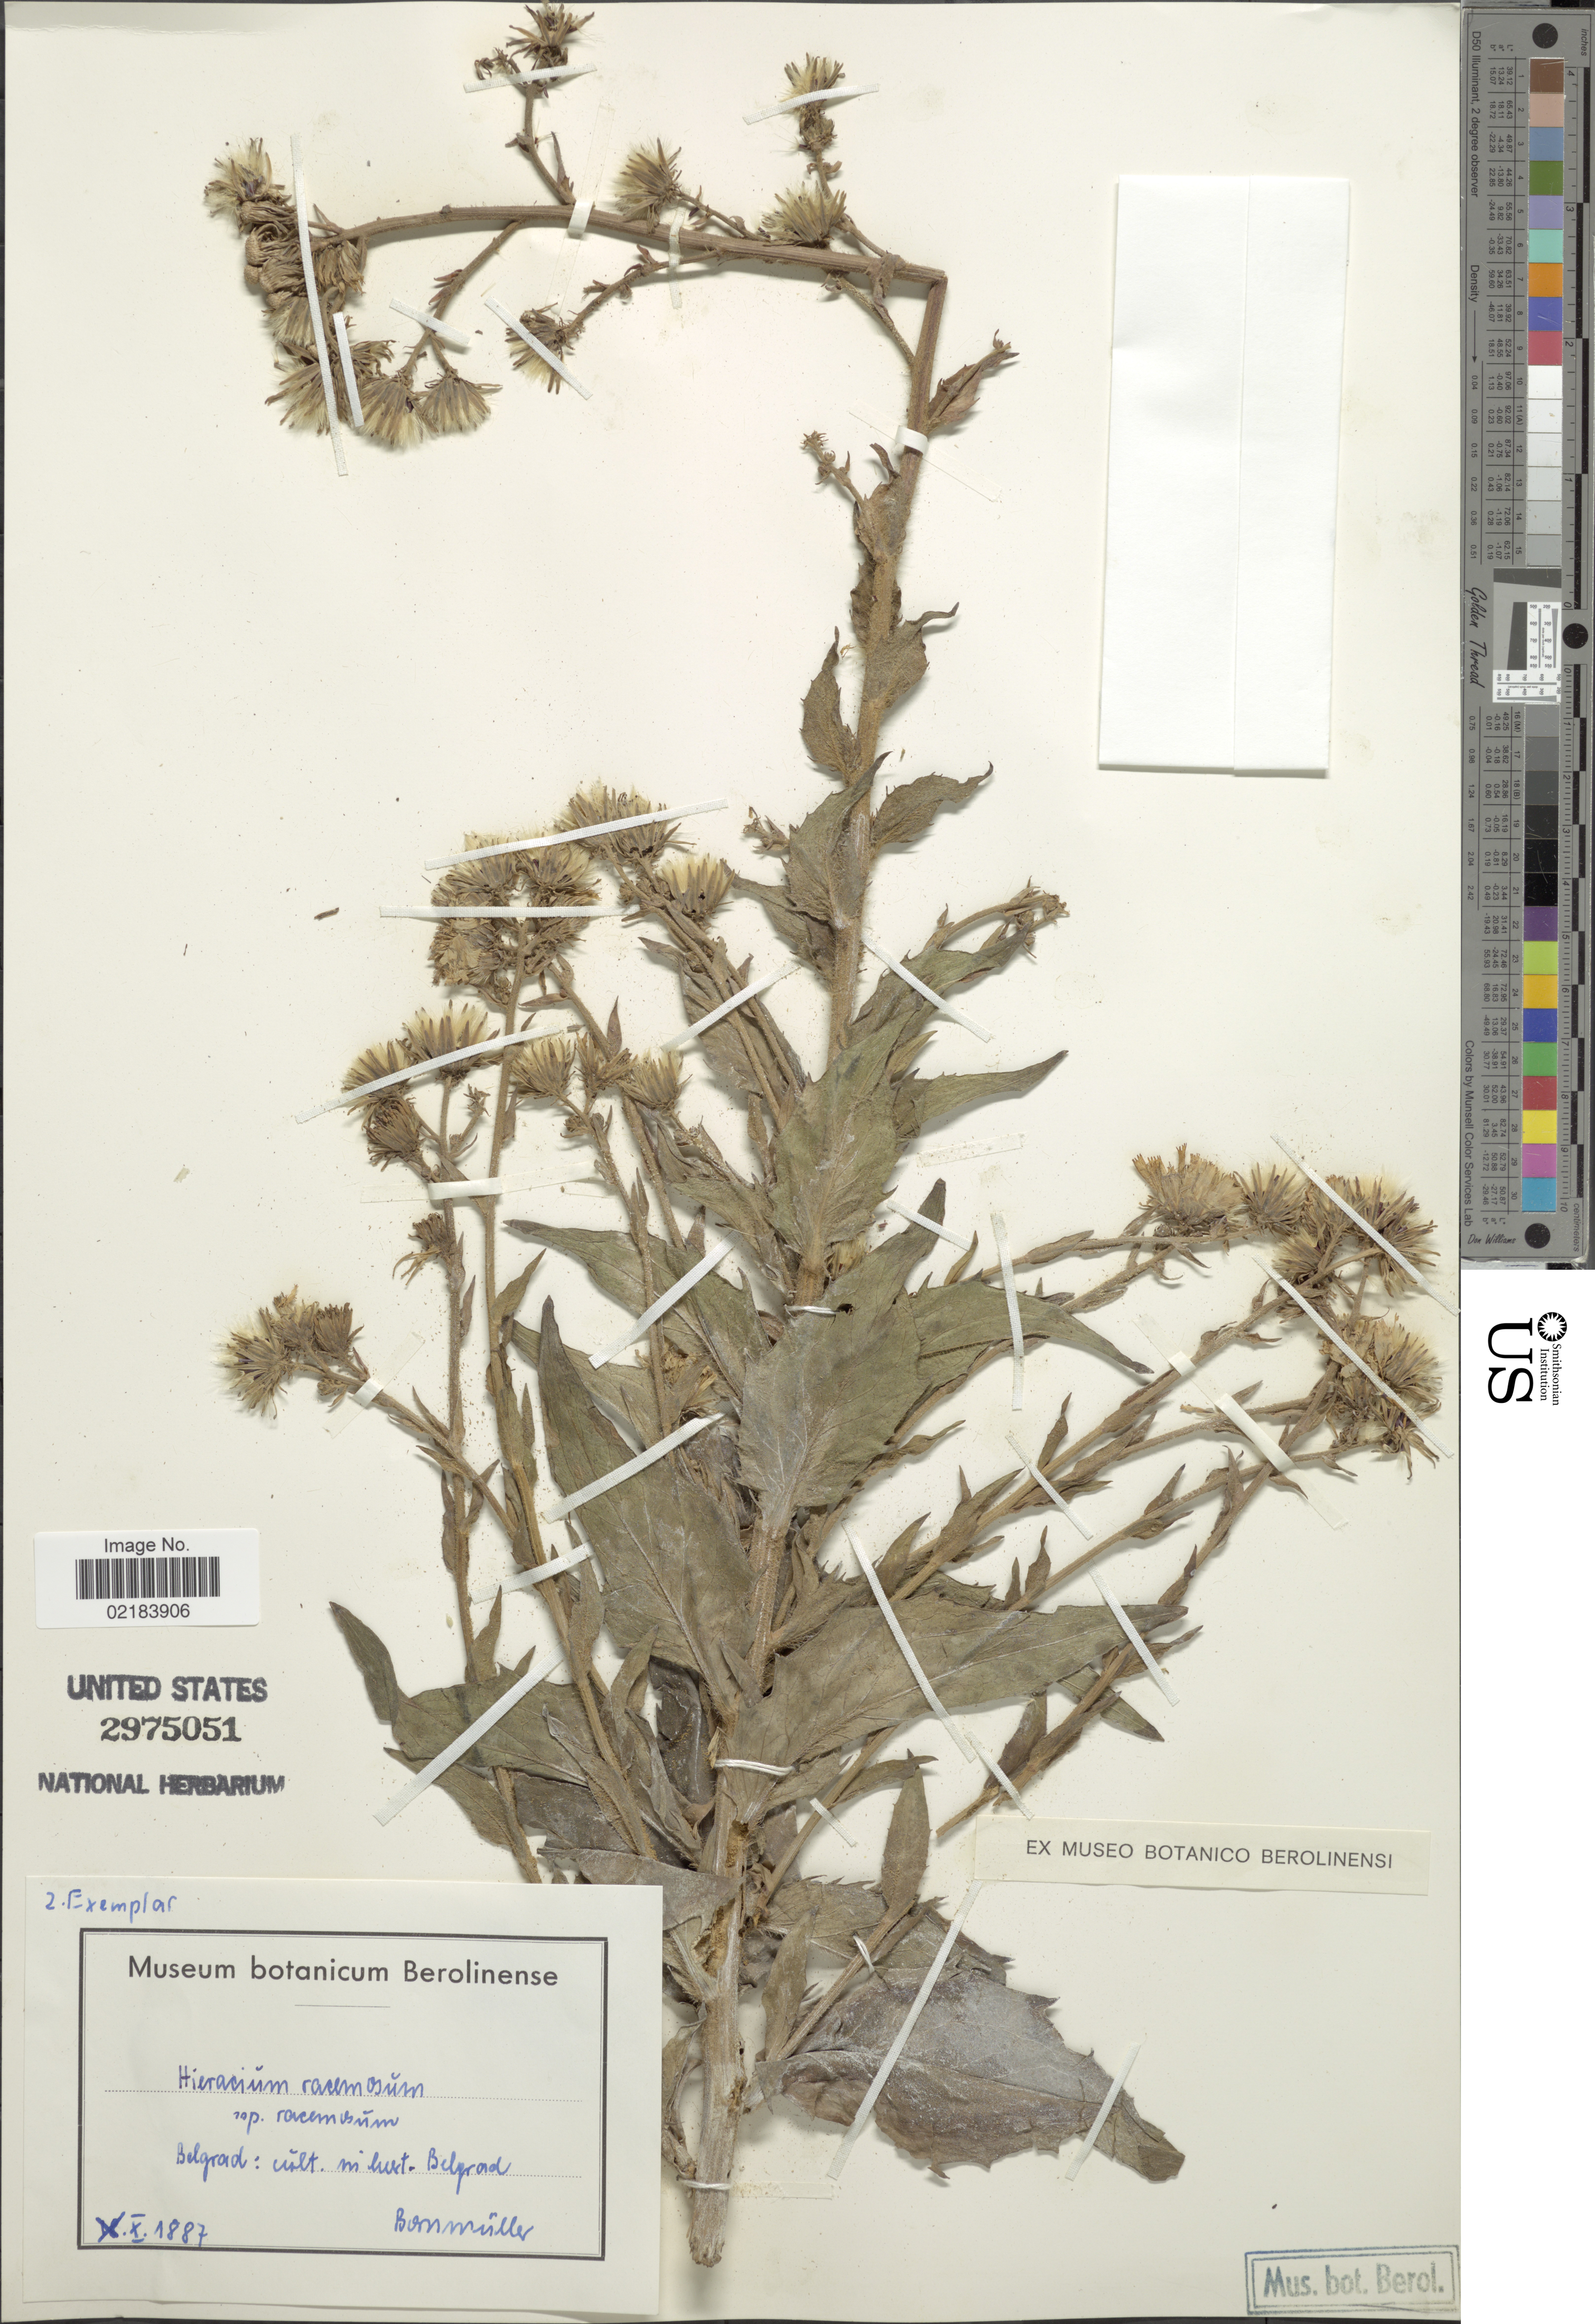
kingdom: Plantae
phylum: Tracheophyta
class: Magnoliopsida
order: Asterales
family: Asteraceae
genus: Hieracium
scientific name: Hieracium racemosum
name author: Willd.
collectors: Bornmüller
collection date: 1887-10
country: Serbia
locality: Belgrad: cult m lust. [interpreted] Belgrad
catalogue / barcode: US 2975051